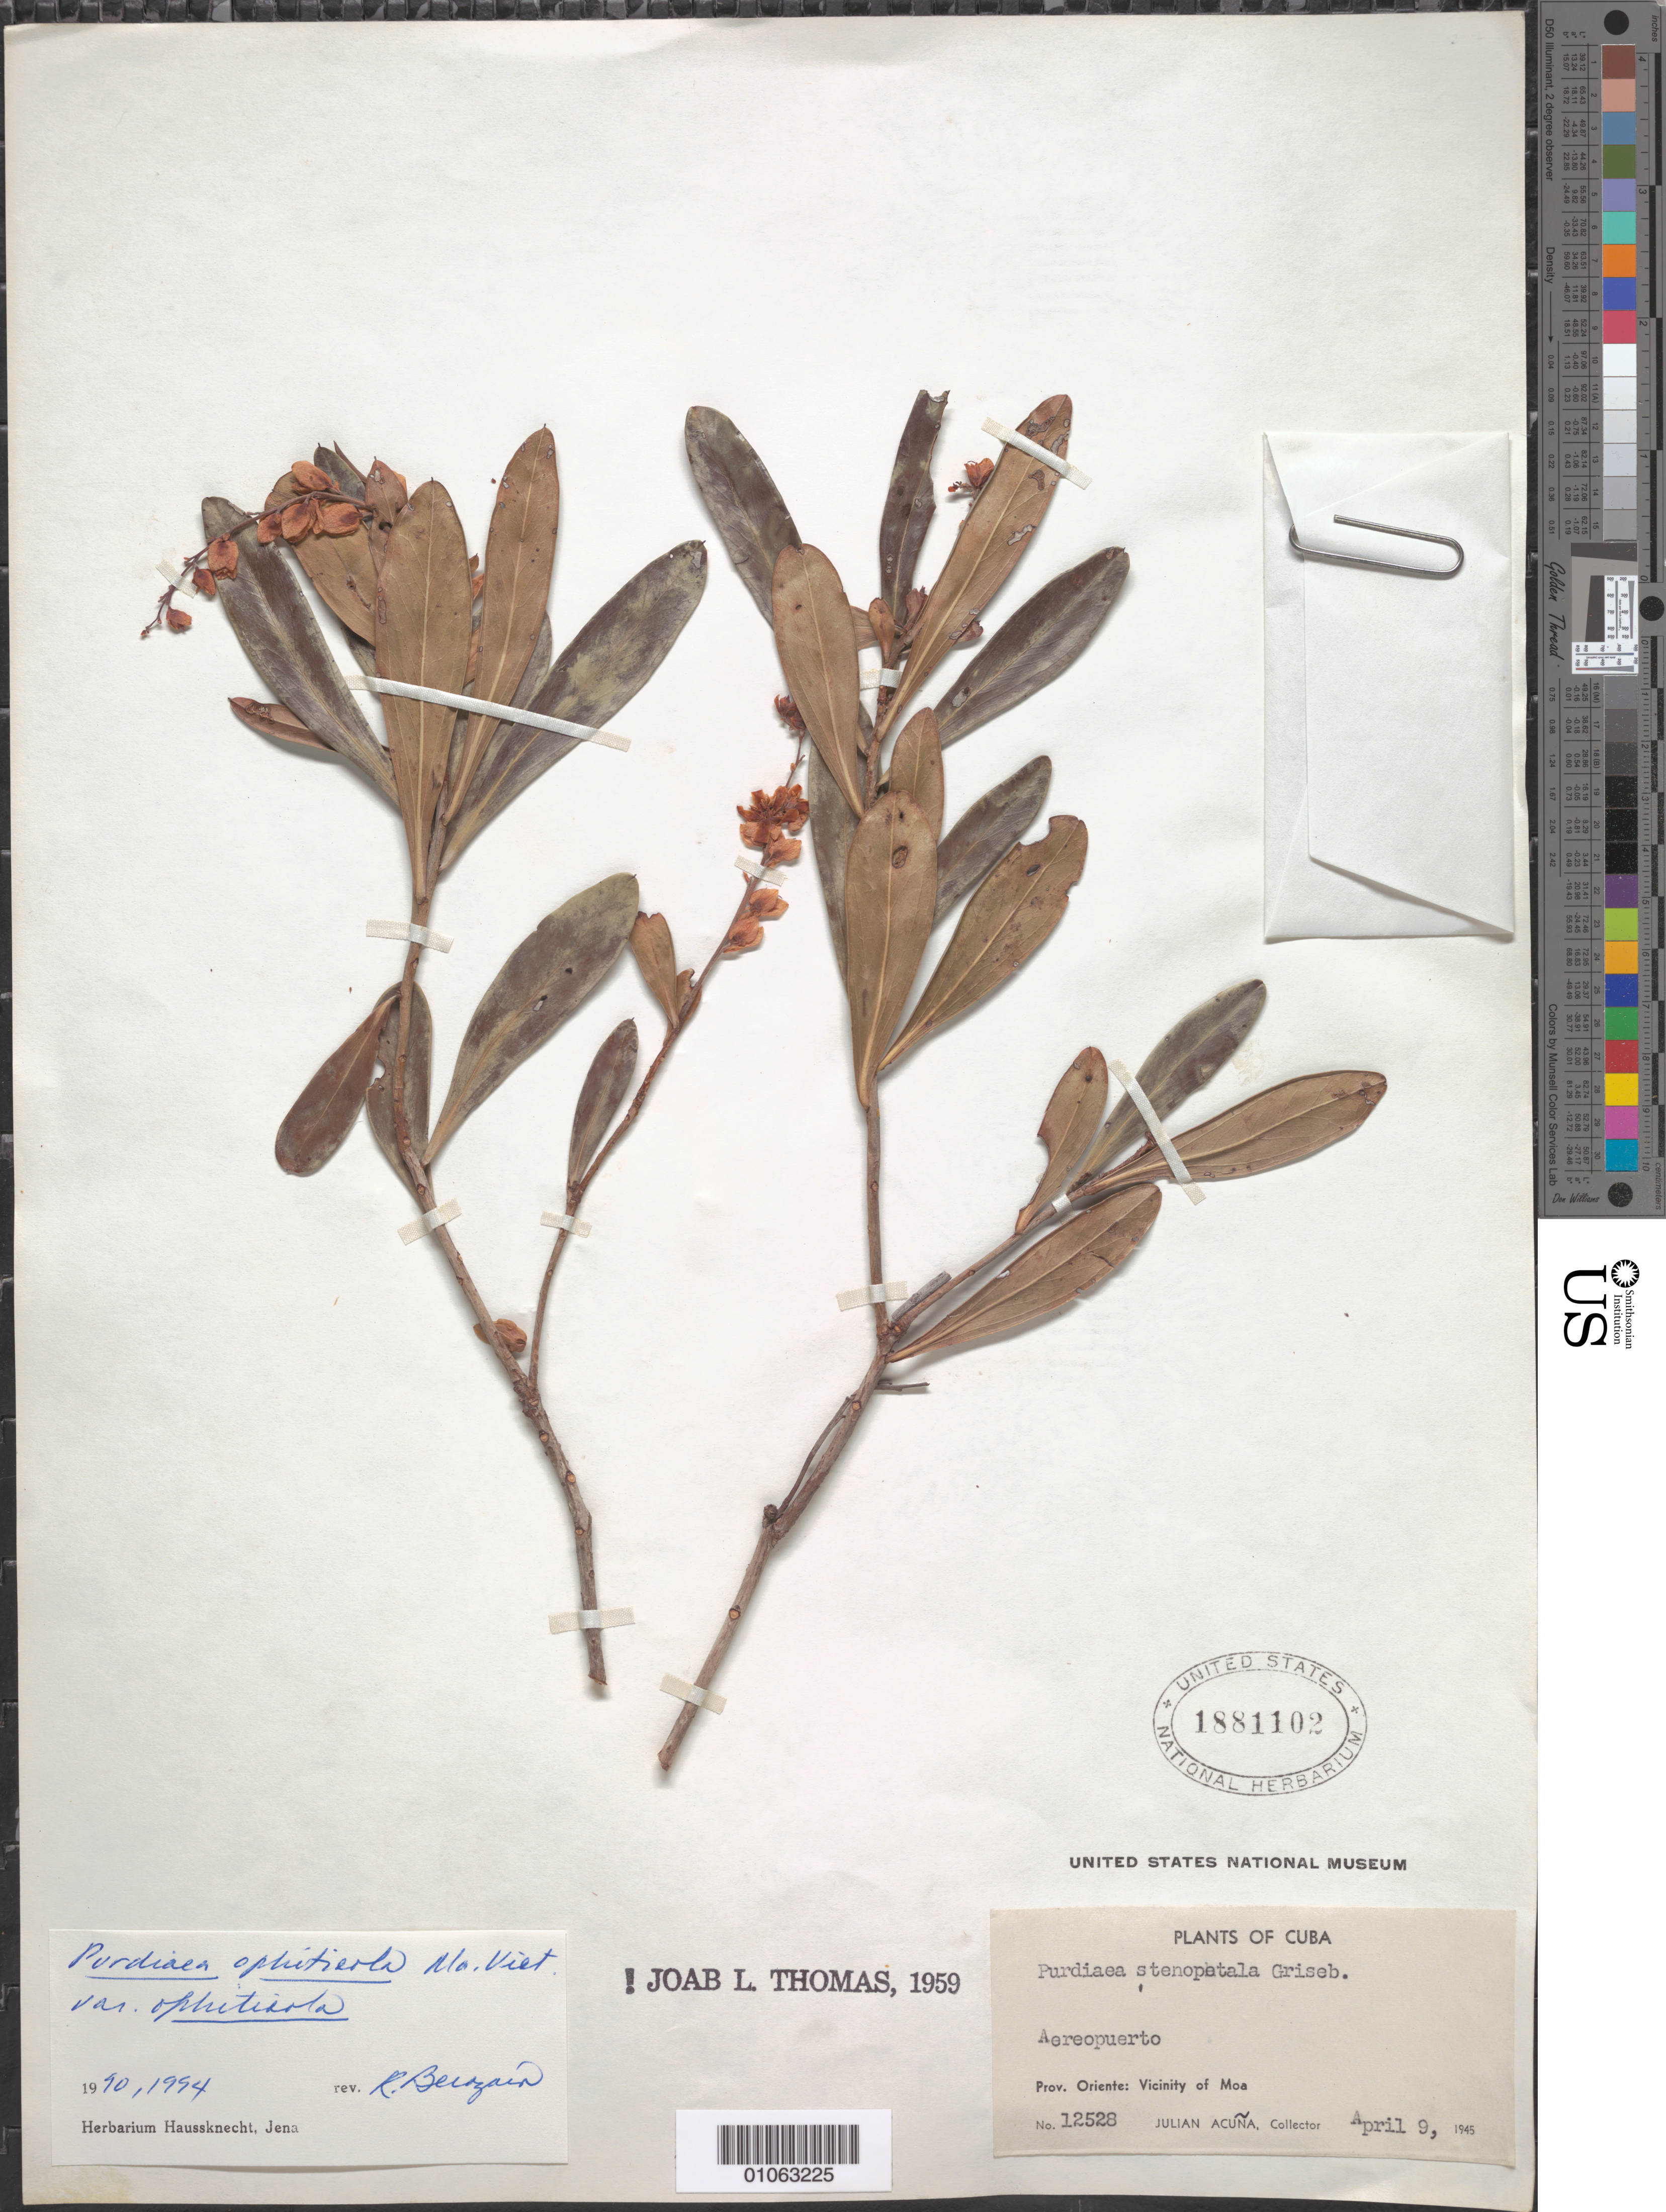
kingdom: Plantae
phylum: Tracheophyta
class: Magnoliopsida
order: Ericales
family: Clethraceae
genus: Purdiaea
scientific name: Purdiaea ophiticola var. ophiticola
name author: Vict.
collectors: J. Acuña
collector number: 12528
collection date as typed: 09 Apr 1945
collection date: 1945-04-09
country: Cuba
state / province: Holguín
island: Cuba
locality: Vicinity of Moa [Oriente]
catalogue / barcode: US 1881102